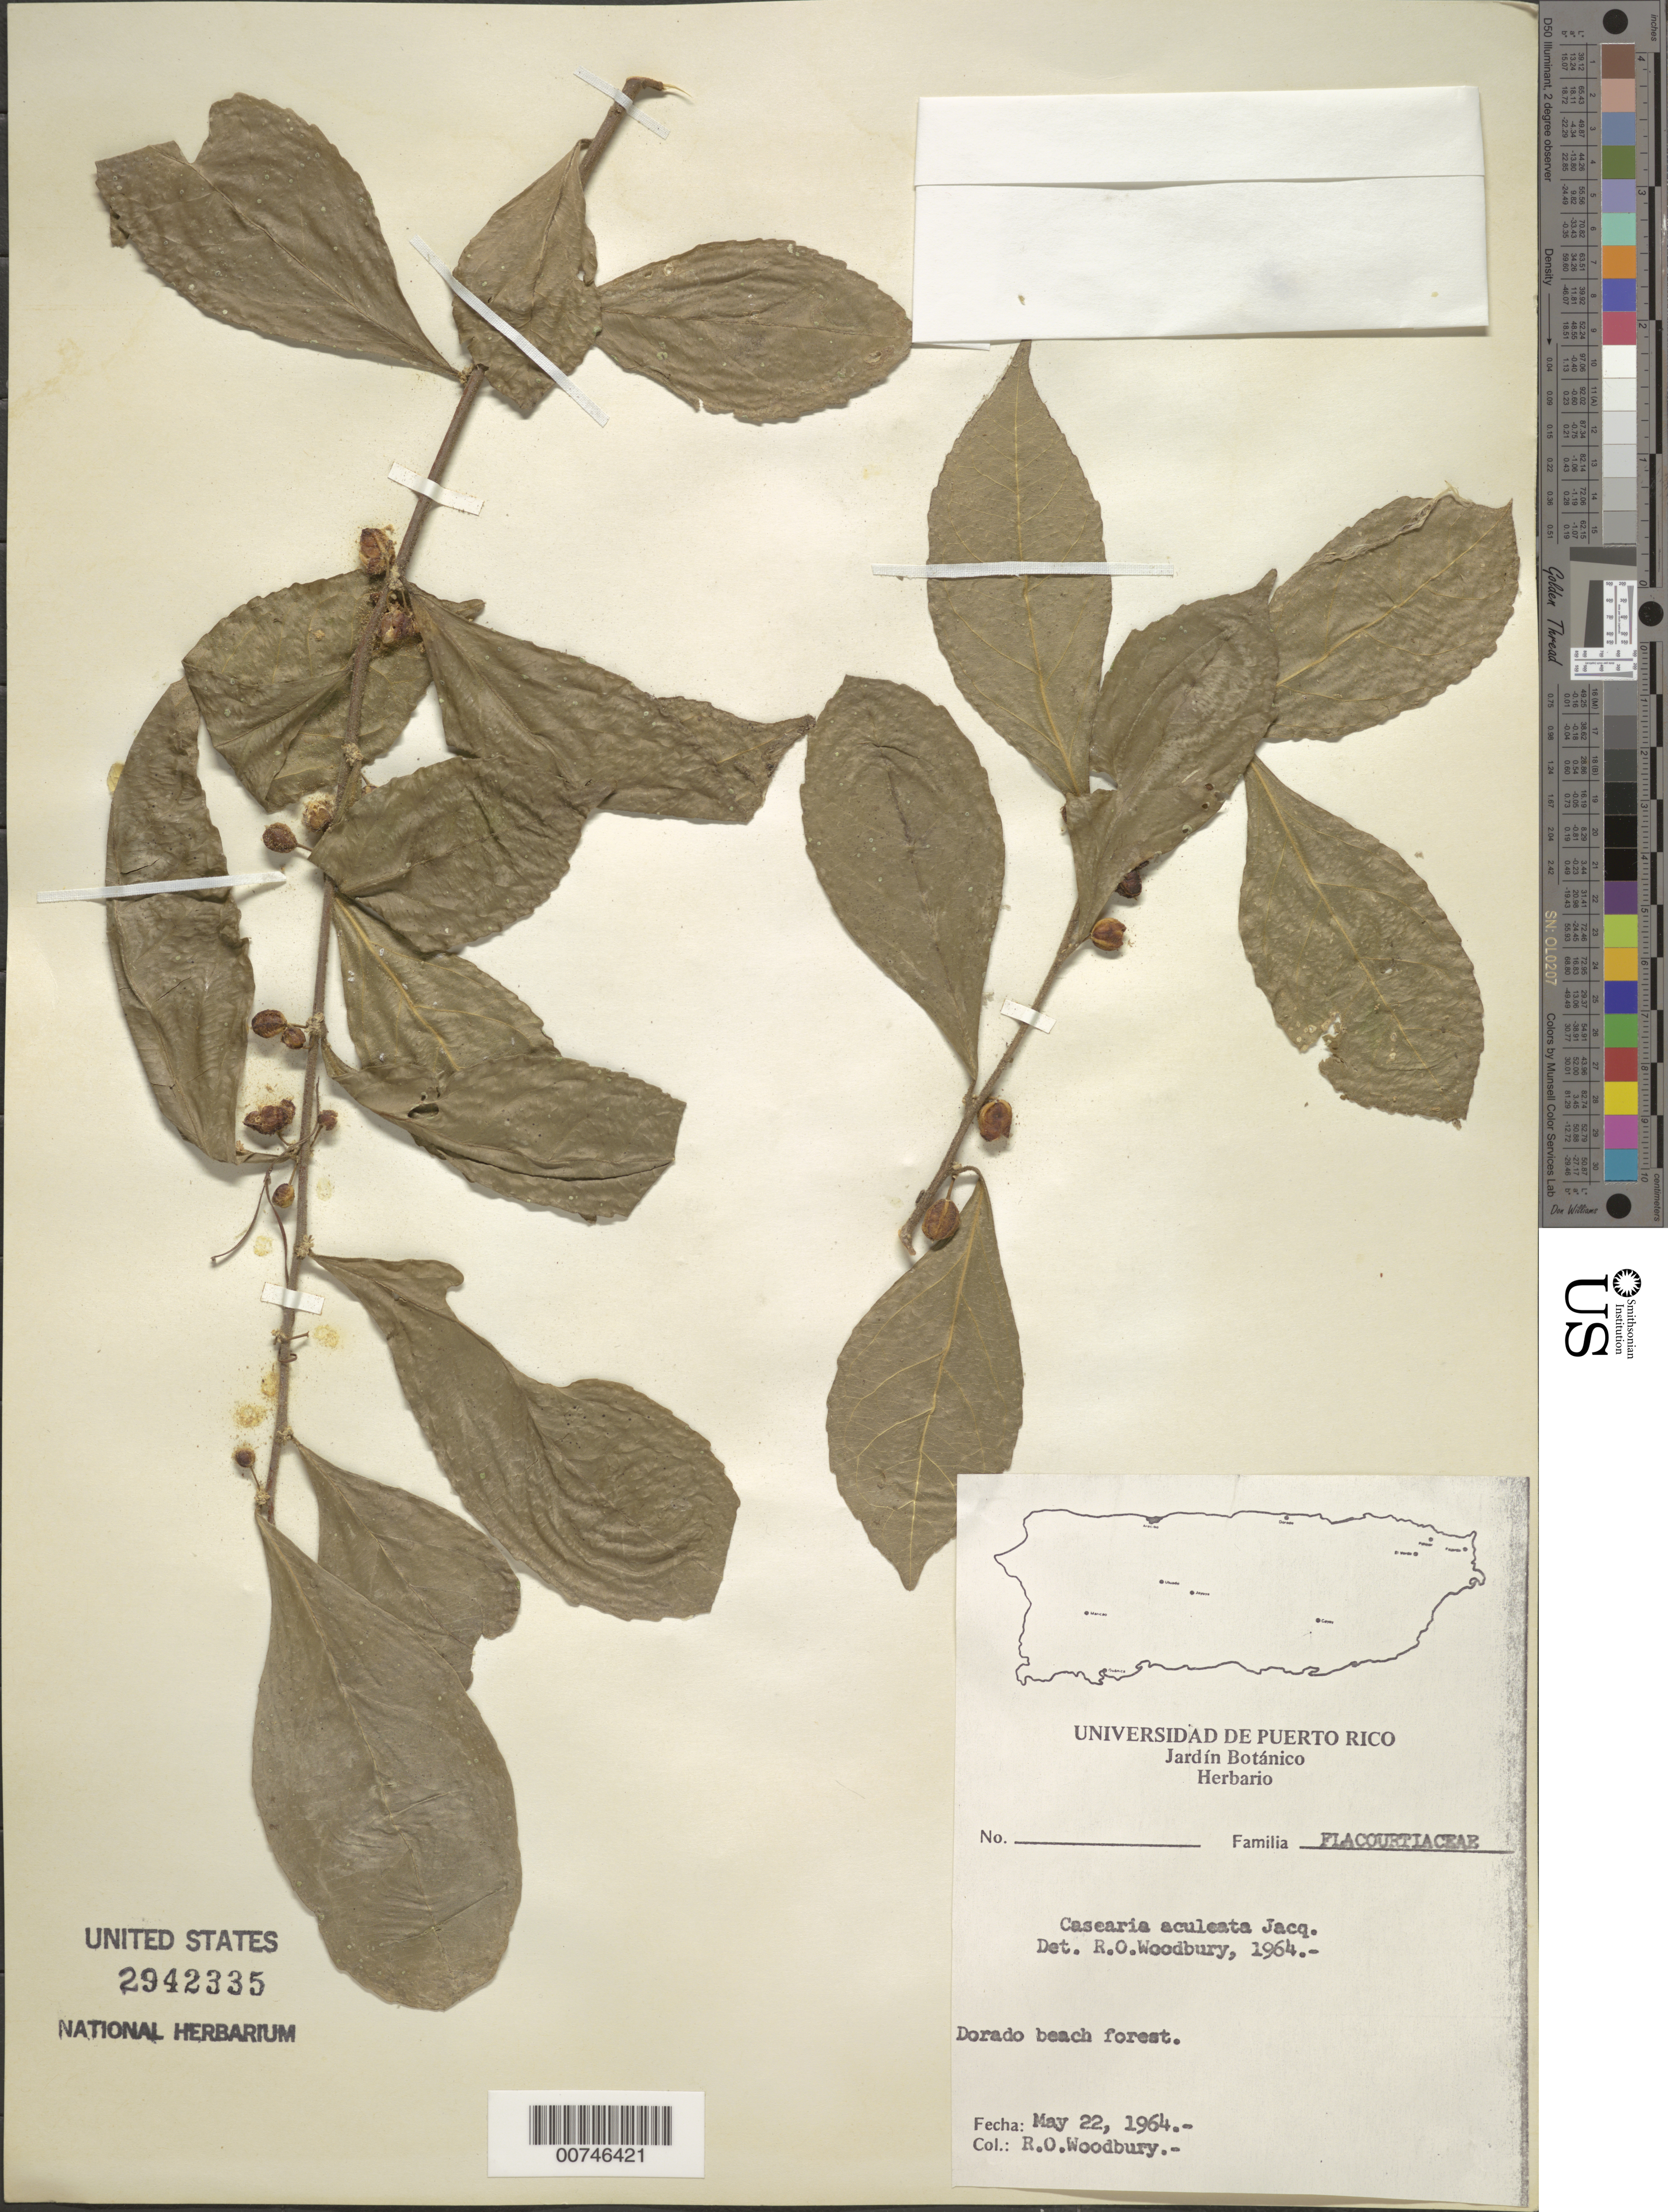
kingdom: Plantae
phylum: Tracheophyta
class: Magnoliopsida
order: Malpighiales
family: Salicaceae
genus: Casearia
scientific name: Casearia aculeata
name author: Jacq.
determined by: Woodbury, R. O.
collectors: R. O. Woodbury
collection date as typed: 22 May 1964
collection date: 1964-05-22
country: Puerto Rico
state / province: Dorado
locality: Dorado beach forest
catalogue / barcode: US 2942335